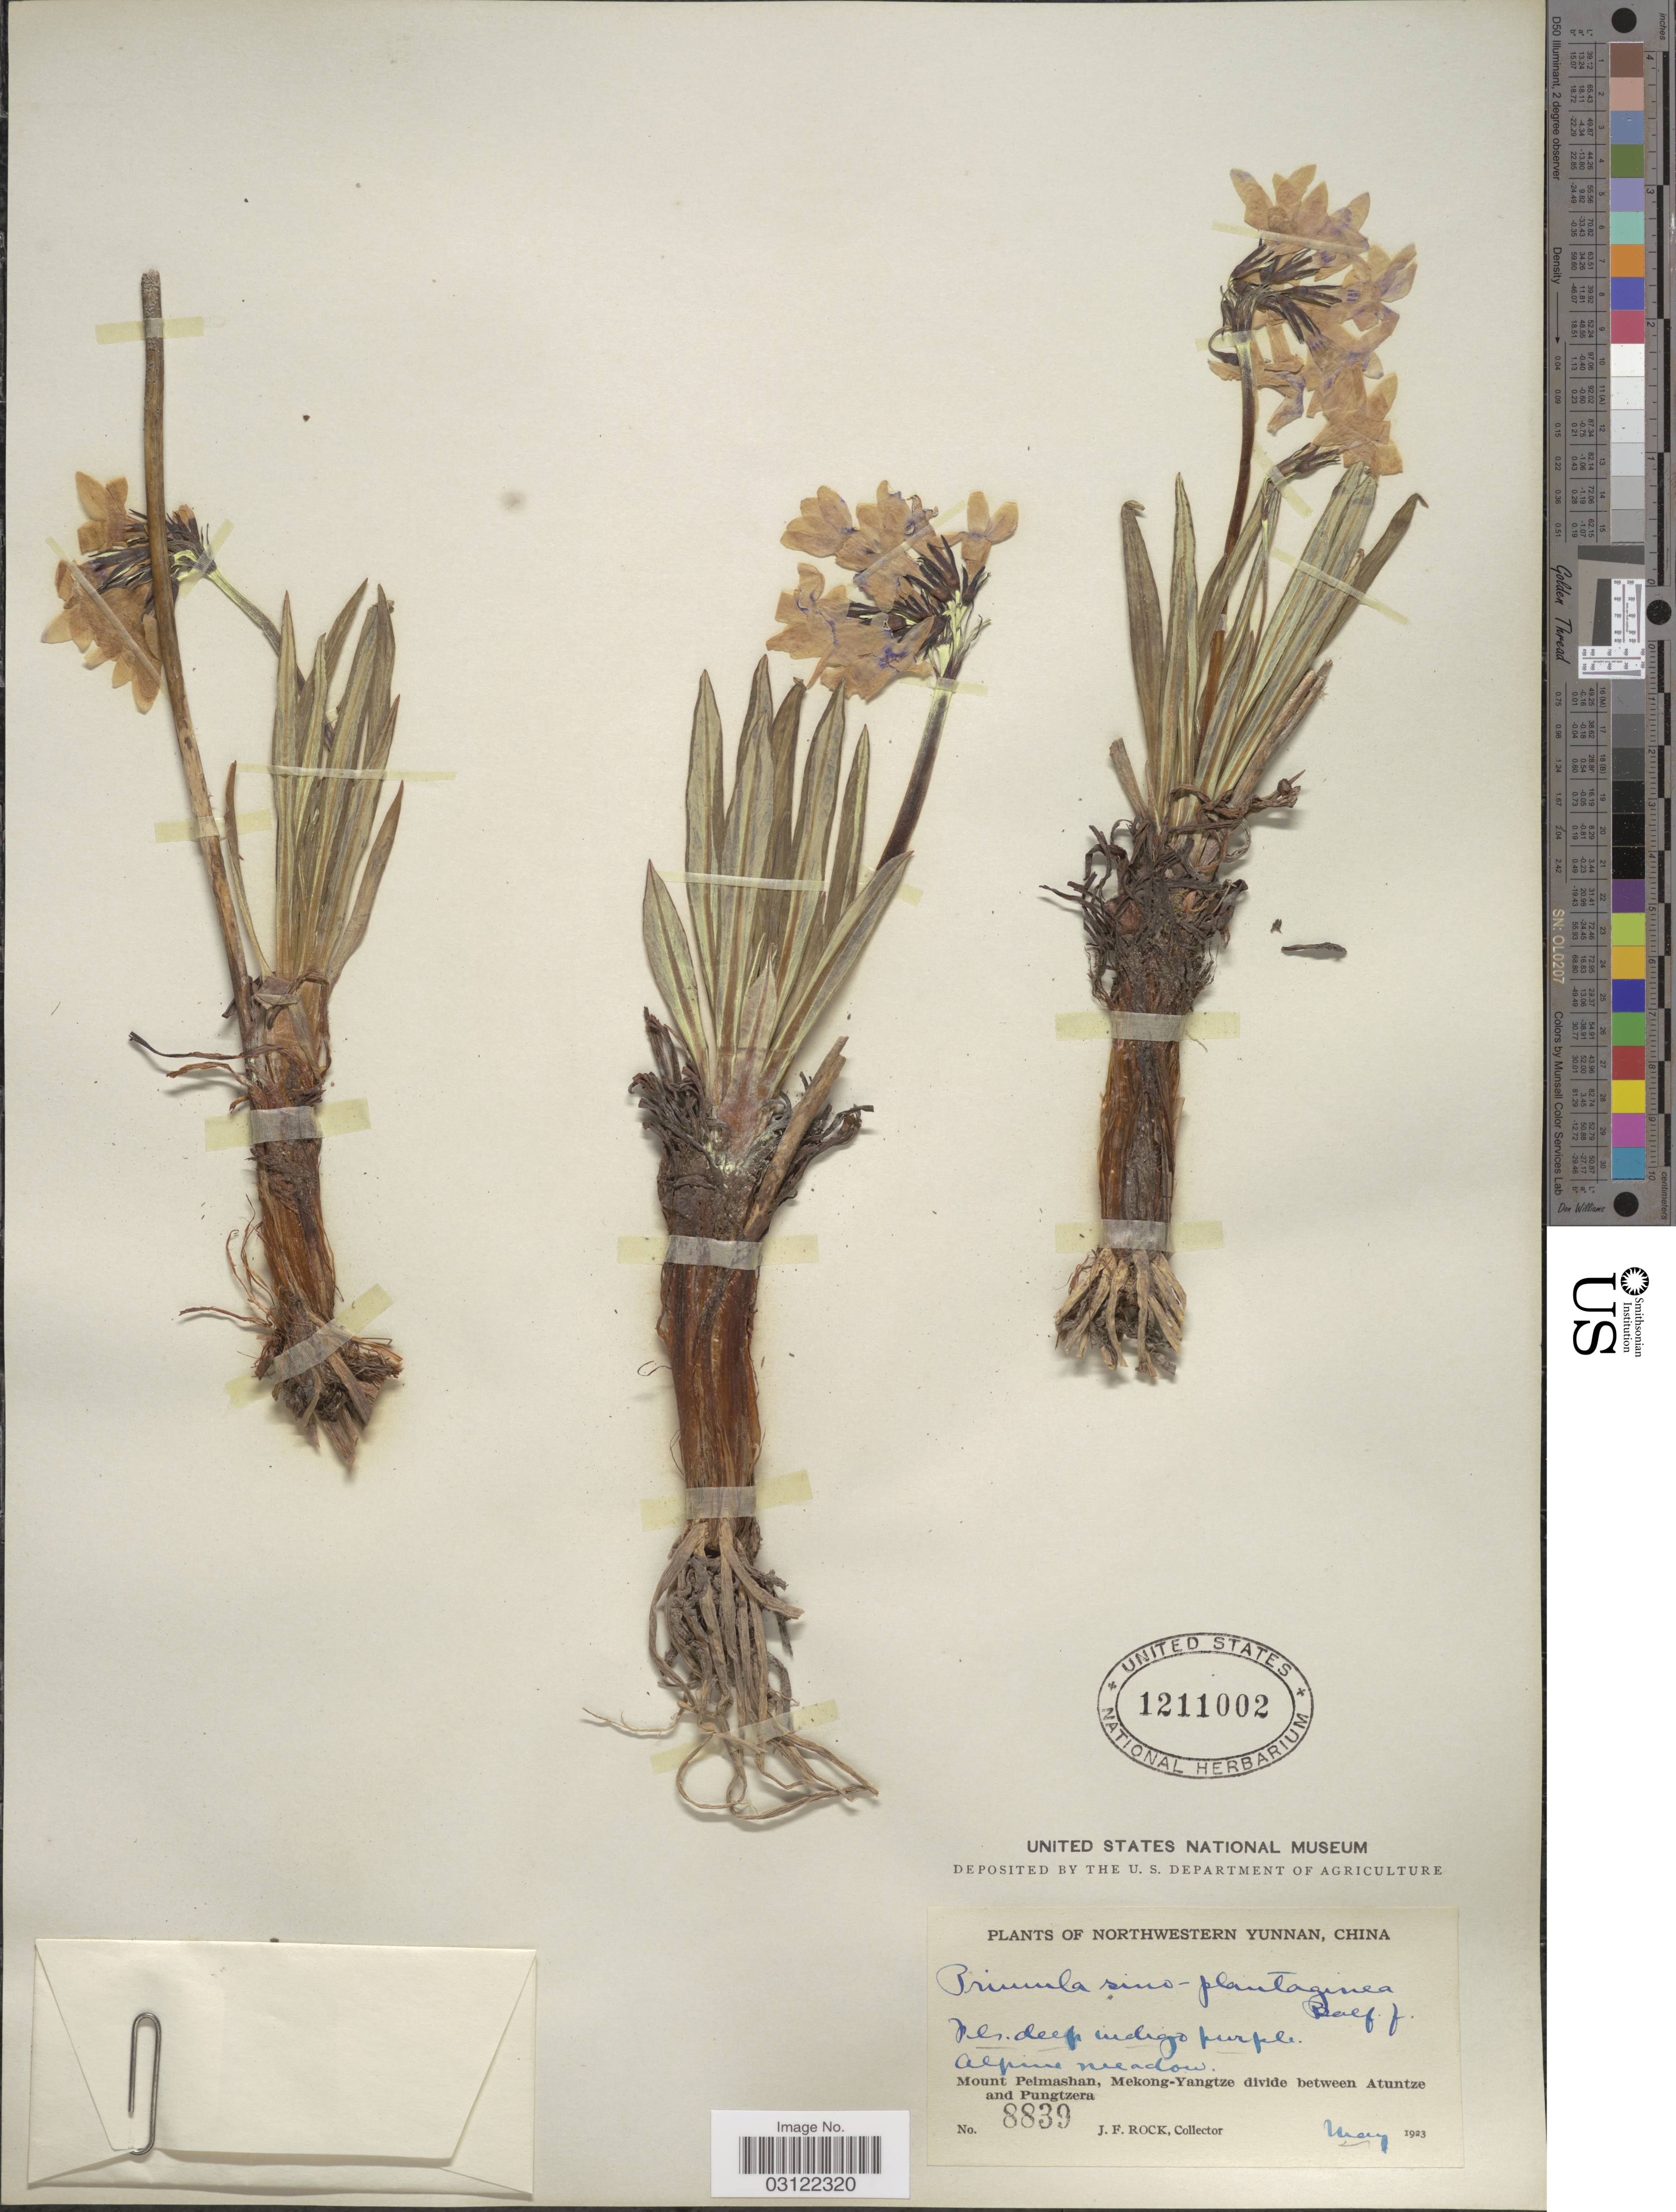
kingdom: Plantae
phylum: Tracheophyta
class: Magnoliopsida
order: Ericales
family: Primulaceae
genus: Primula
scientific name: Primula sinoplantaginea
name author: Balf. f.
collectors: J. Rock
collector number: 8839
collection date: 1923-05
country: China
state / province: Yunnan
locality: Northwestern Yunnan. Mount Peimashan, Mekong-Yangtze divide between Atuntze and Pungtzera.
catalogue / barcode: US 1211002